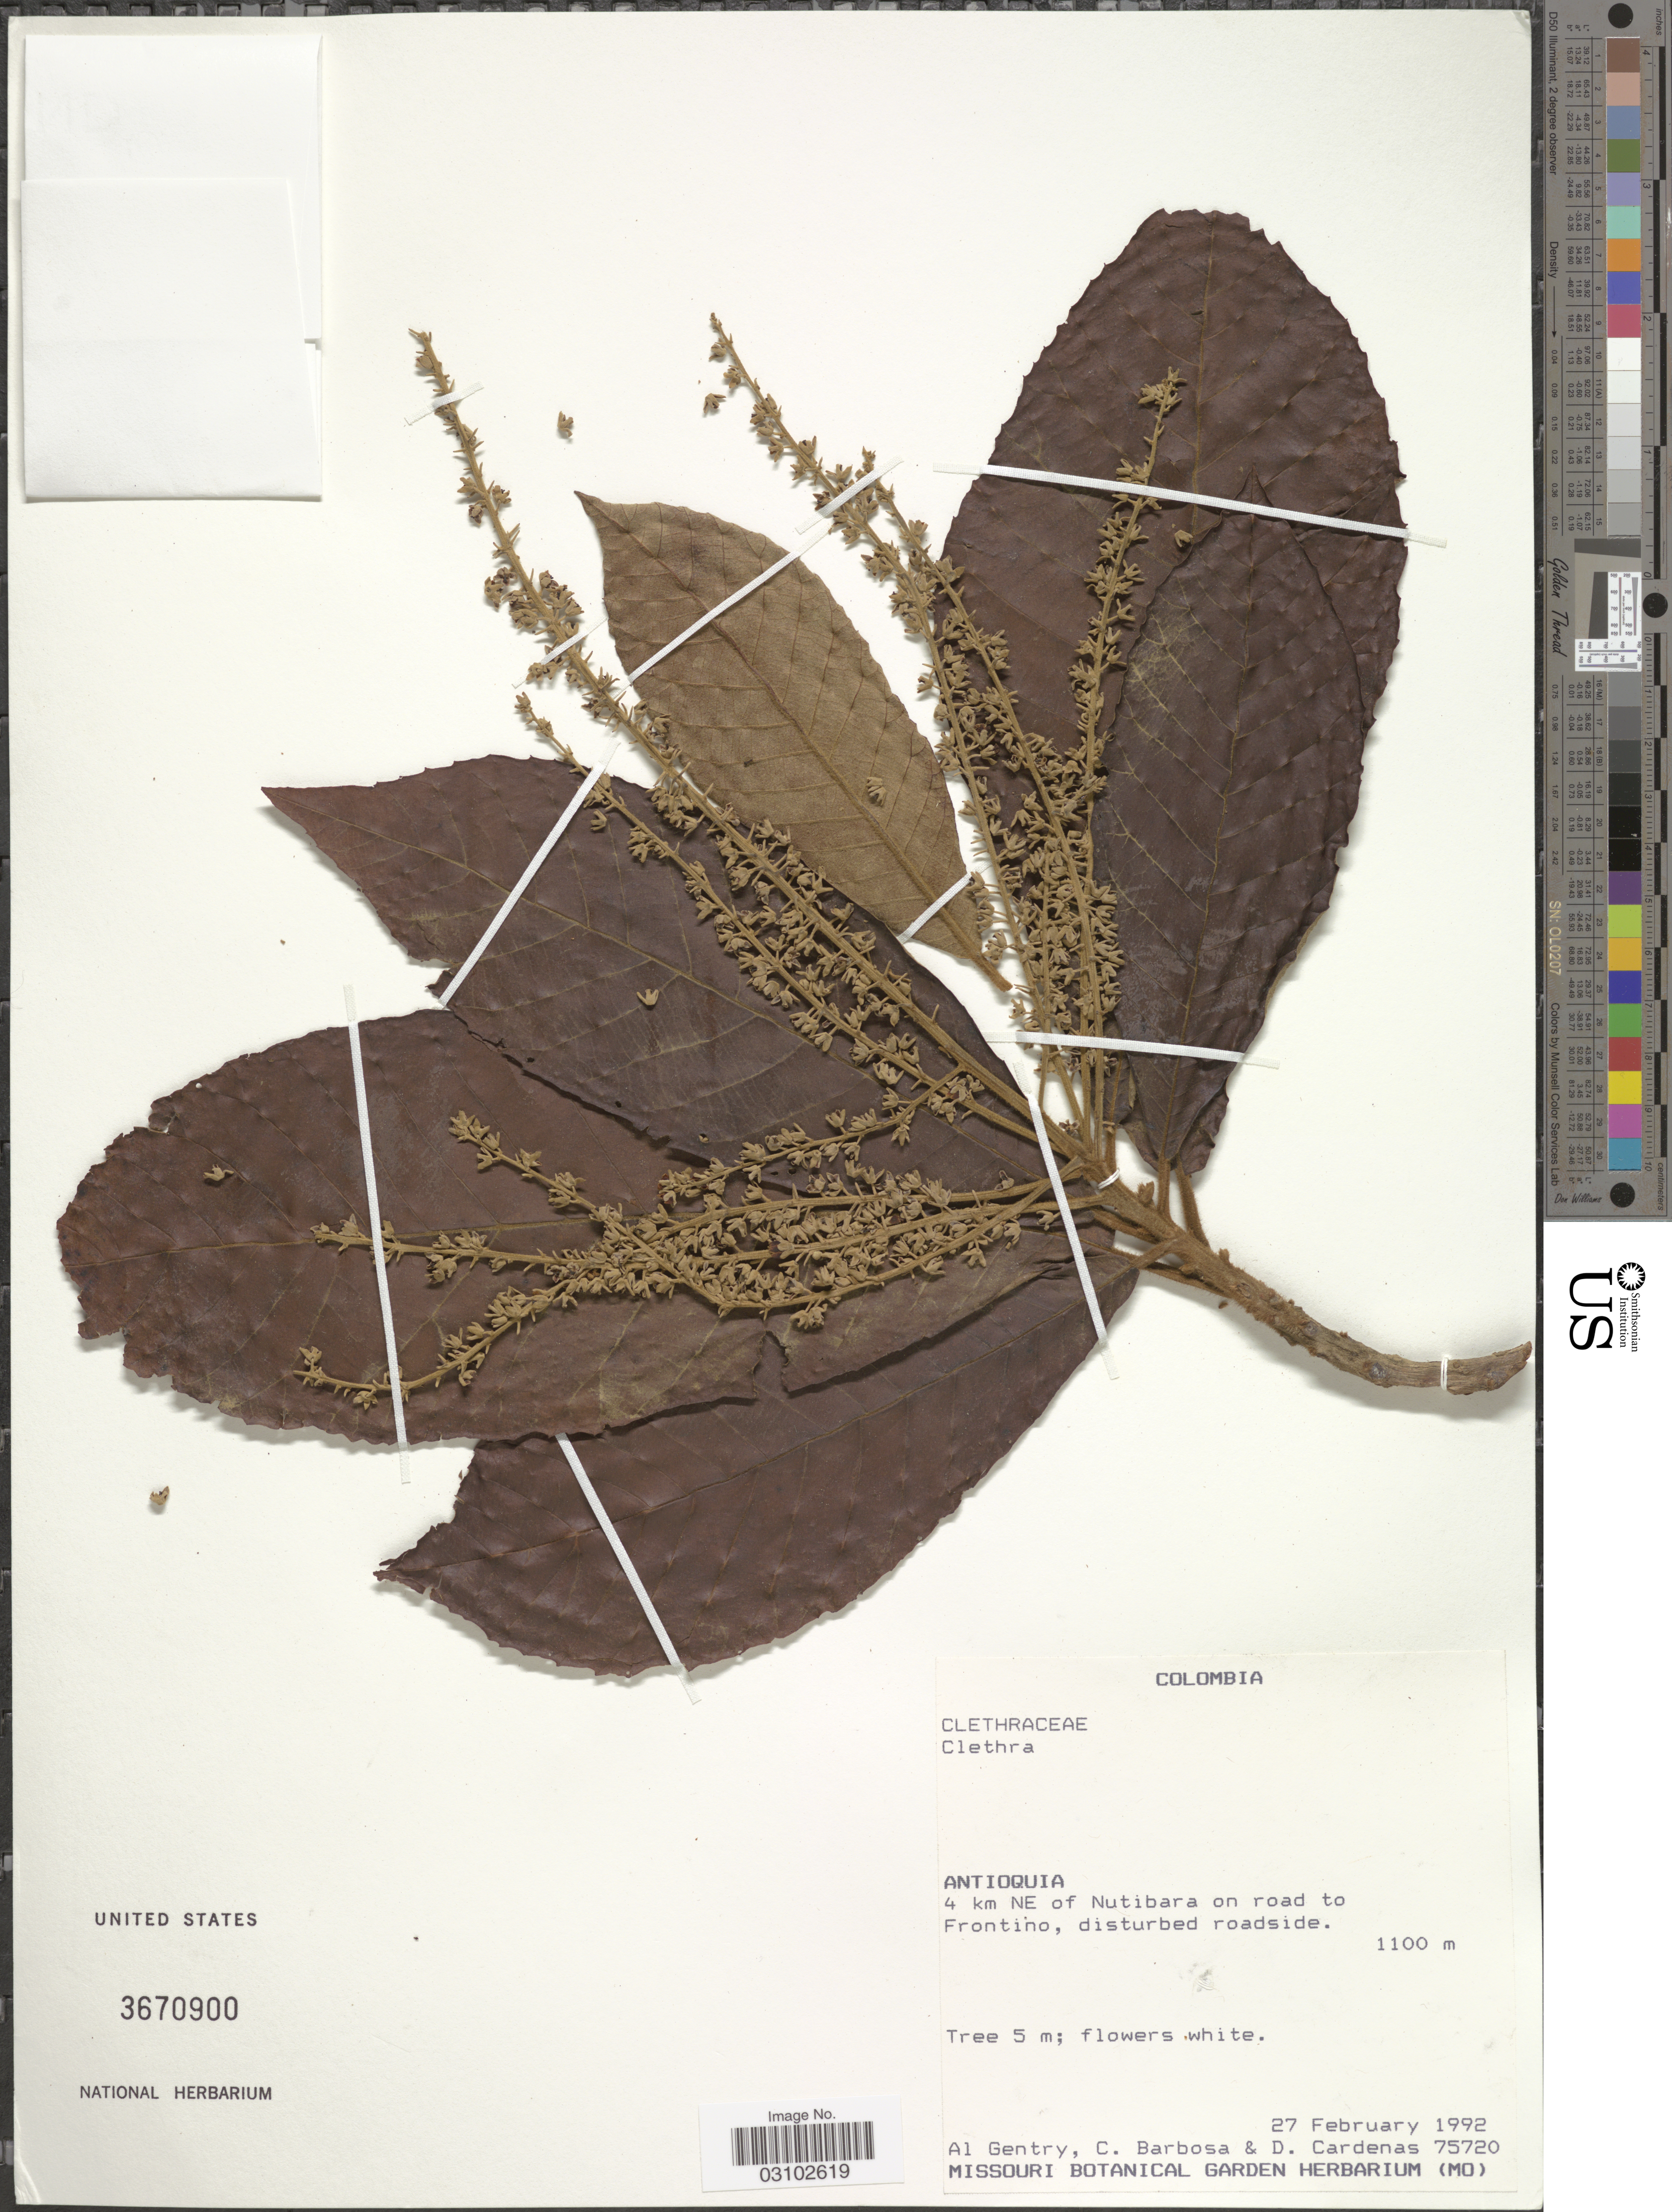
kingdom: Plantae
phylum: Tracheophyta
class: Magnoliopsida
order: Ericales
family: Clethraceae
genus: Clethra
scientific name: Clethra sp.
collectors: A. H. Gentry, C. E. Barbosa & D. Cardenas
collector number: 75720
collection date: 1992-02-27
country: Colombia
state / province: Antioquia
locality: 4 km NE of Nutibara on road to Frontino.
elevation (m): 1100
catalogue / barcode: US 3670900